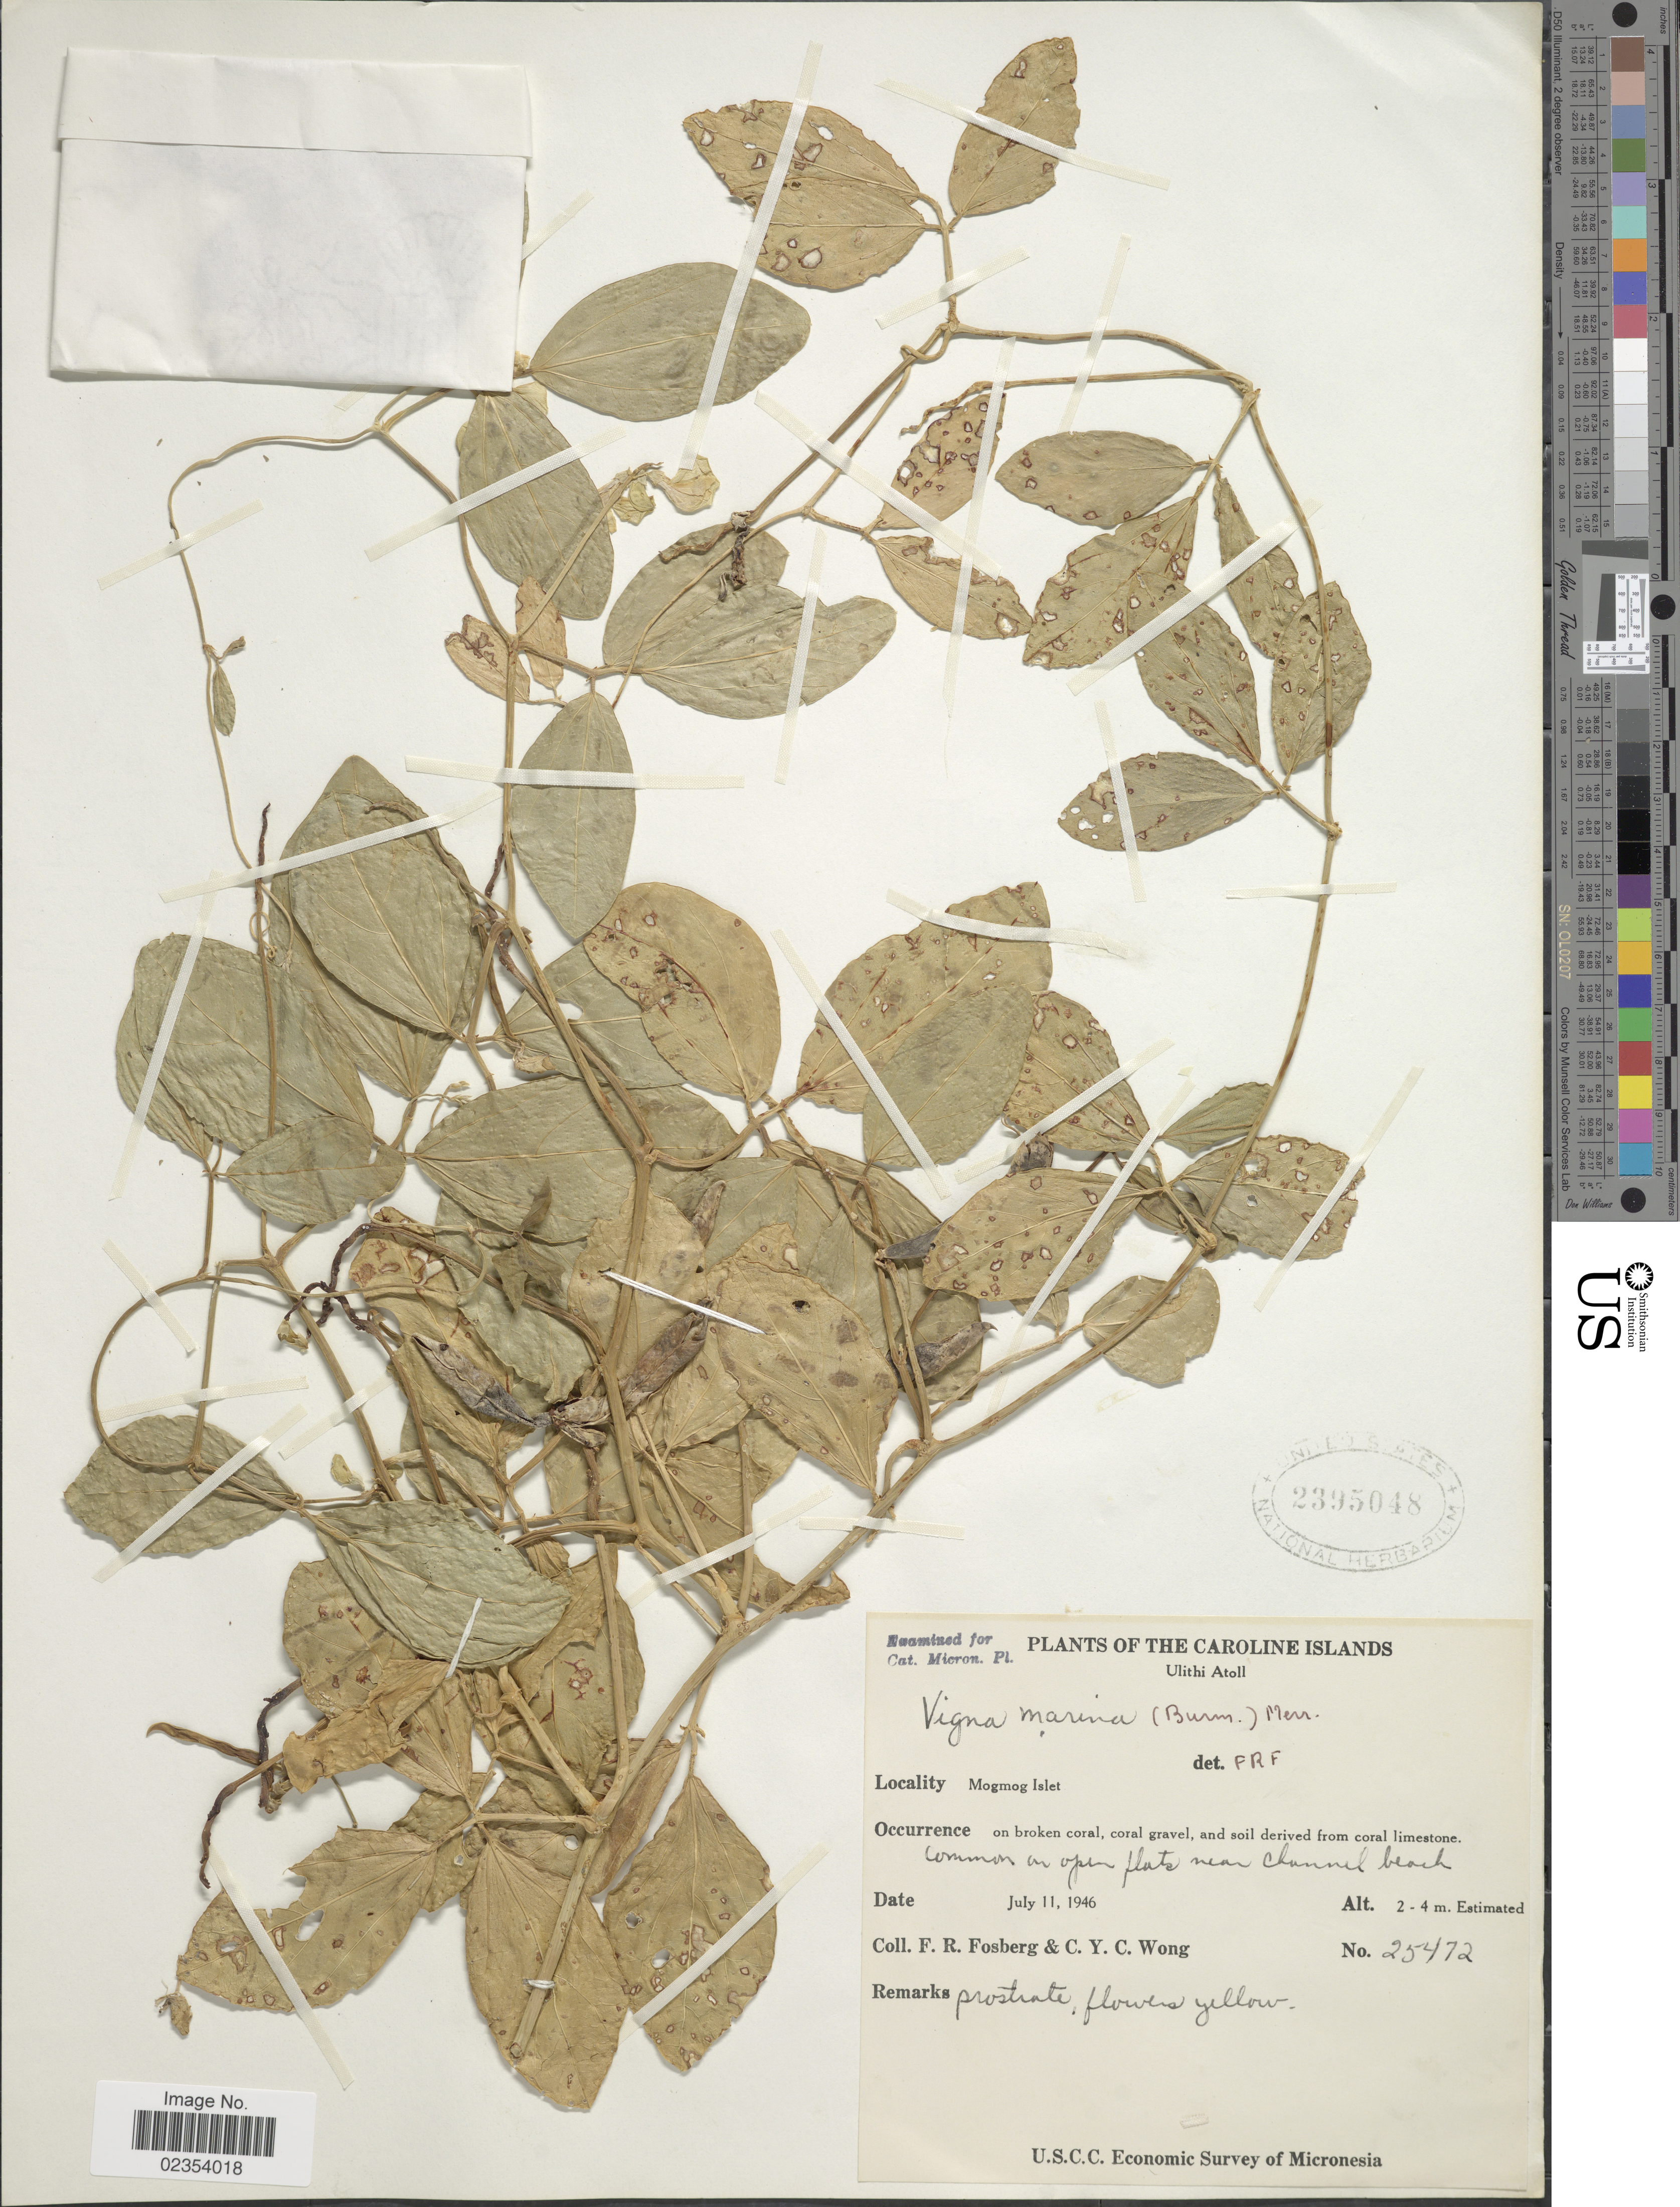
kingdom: Plantae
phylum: Tracheophyta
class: Magnoliopsida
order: Fabales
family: Fabaceae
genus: Vigna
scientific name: Vigna marina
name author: (Burm.) Merr.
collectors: F. R. Fosberg & C. Y. C. Wong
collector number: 25472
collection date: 1946-07-11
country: Micronesia, Federated States of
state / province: Yap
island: Ulithi Atoll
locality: Caroline Islands. Ulithi Atoll. Mogmog Islet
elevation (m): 2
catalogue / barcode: US 2395048